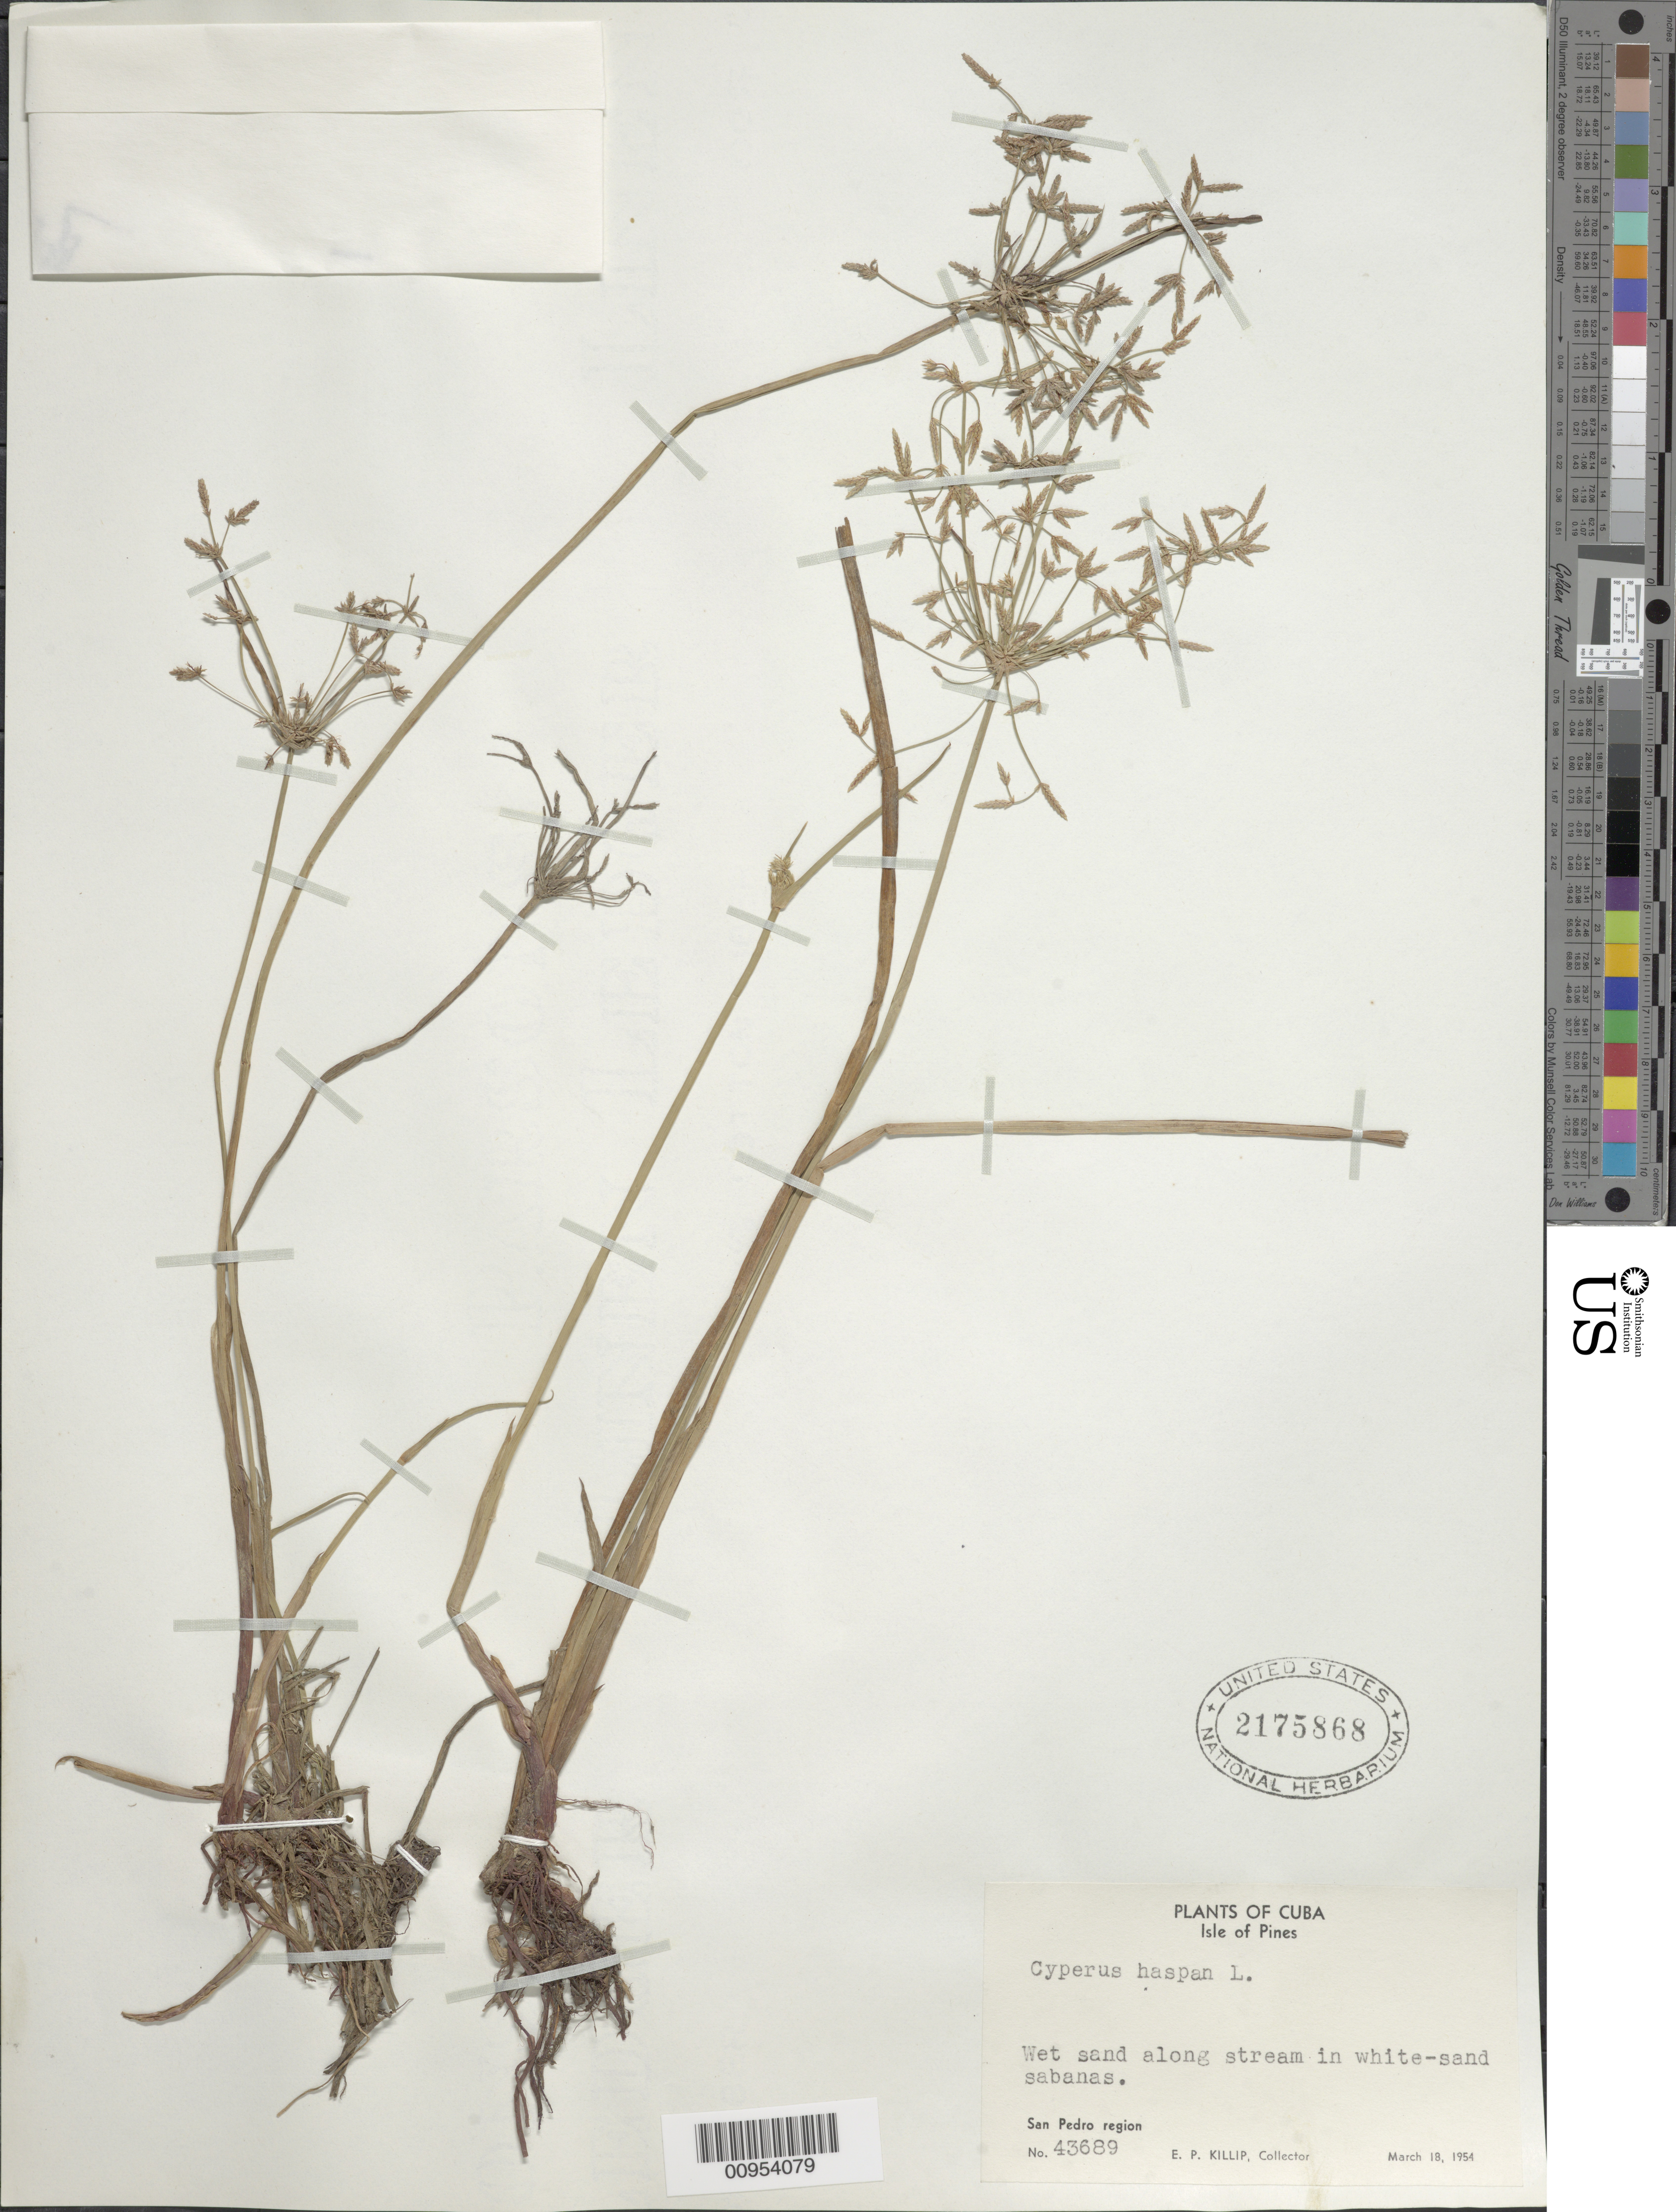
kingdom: Plantae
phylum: Tracheophyta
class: Liliopsida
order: Poales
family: Cyperaceae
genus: Cyperus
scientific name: Cyperus haspan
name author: L.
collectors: E. P. Killip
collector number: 43689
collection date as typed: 18 Mar 1956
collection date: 1956-03-18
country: Cuba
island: Isla de la Juventud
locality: Stream in sabanas of San Pedro region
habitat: Wet sand along stream in white-sand sabanas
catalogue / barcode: US 2175868